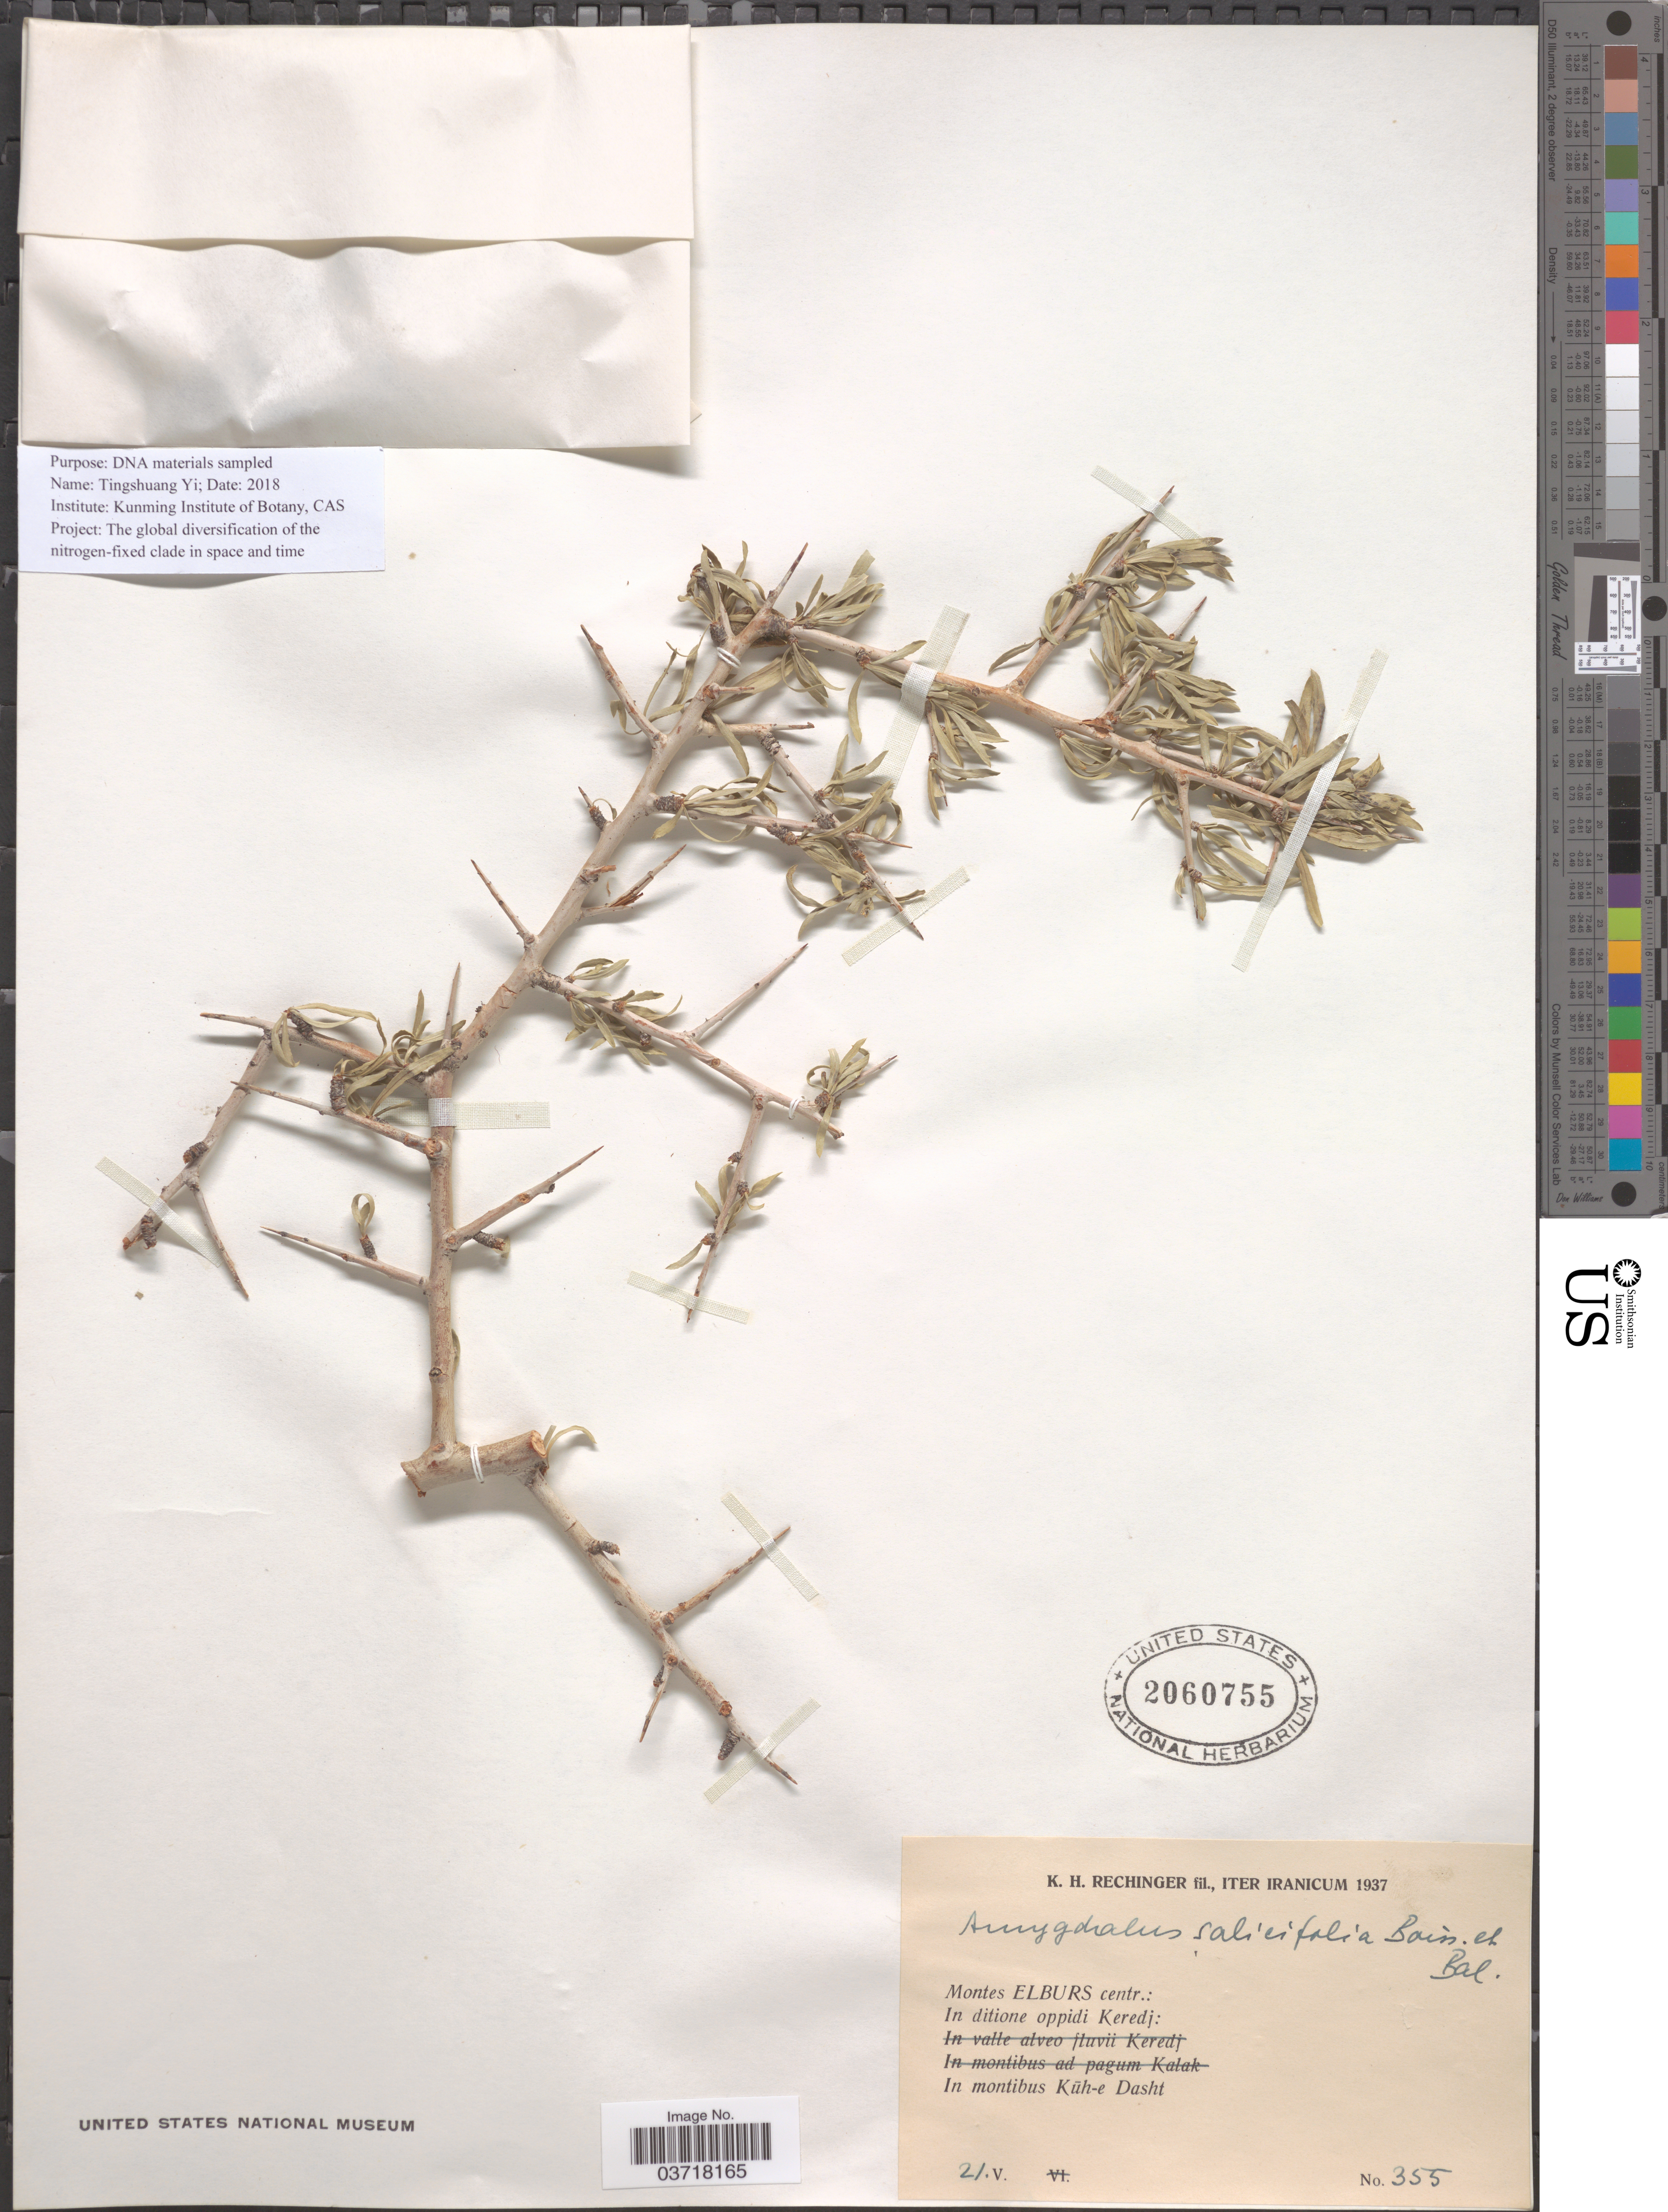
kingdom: Plantae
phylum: Tracheophyta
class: Magnoliopsida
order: Rosales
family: Rosaceae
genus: Prunus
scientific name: Prunus salicifolia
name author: Kunth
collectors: K. H. Rechinger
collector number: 355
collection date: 1937-05-21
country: Iran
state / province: Alborz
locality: Montes Elburs centr.: In ditione oppidi Keredj: In montibus Kūh-e Dasht.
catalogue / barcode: US 2060755